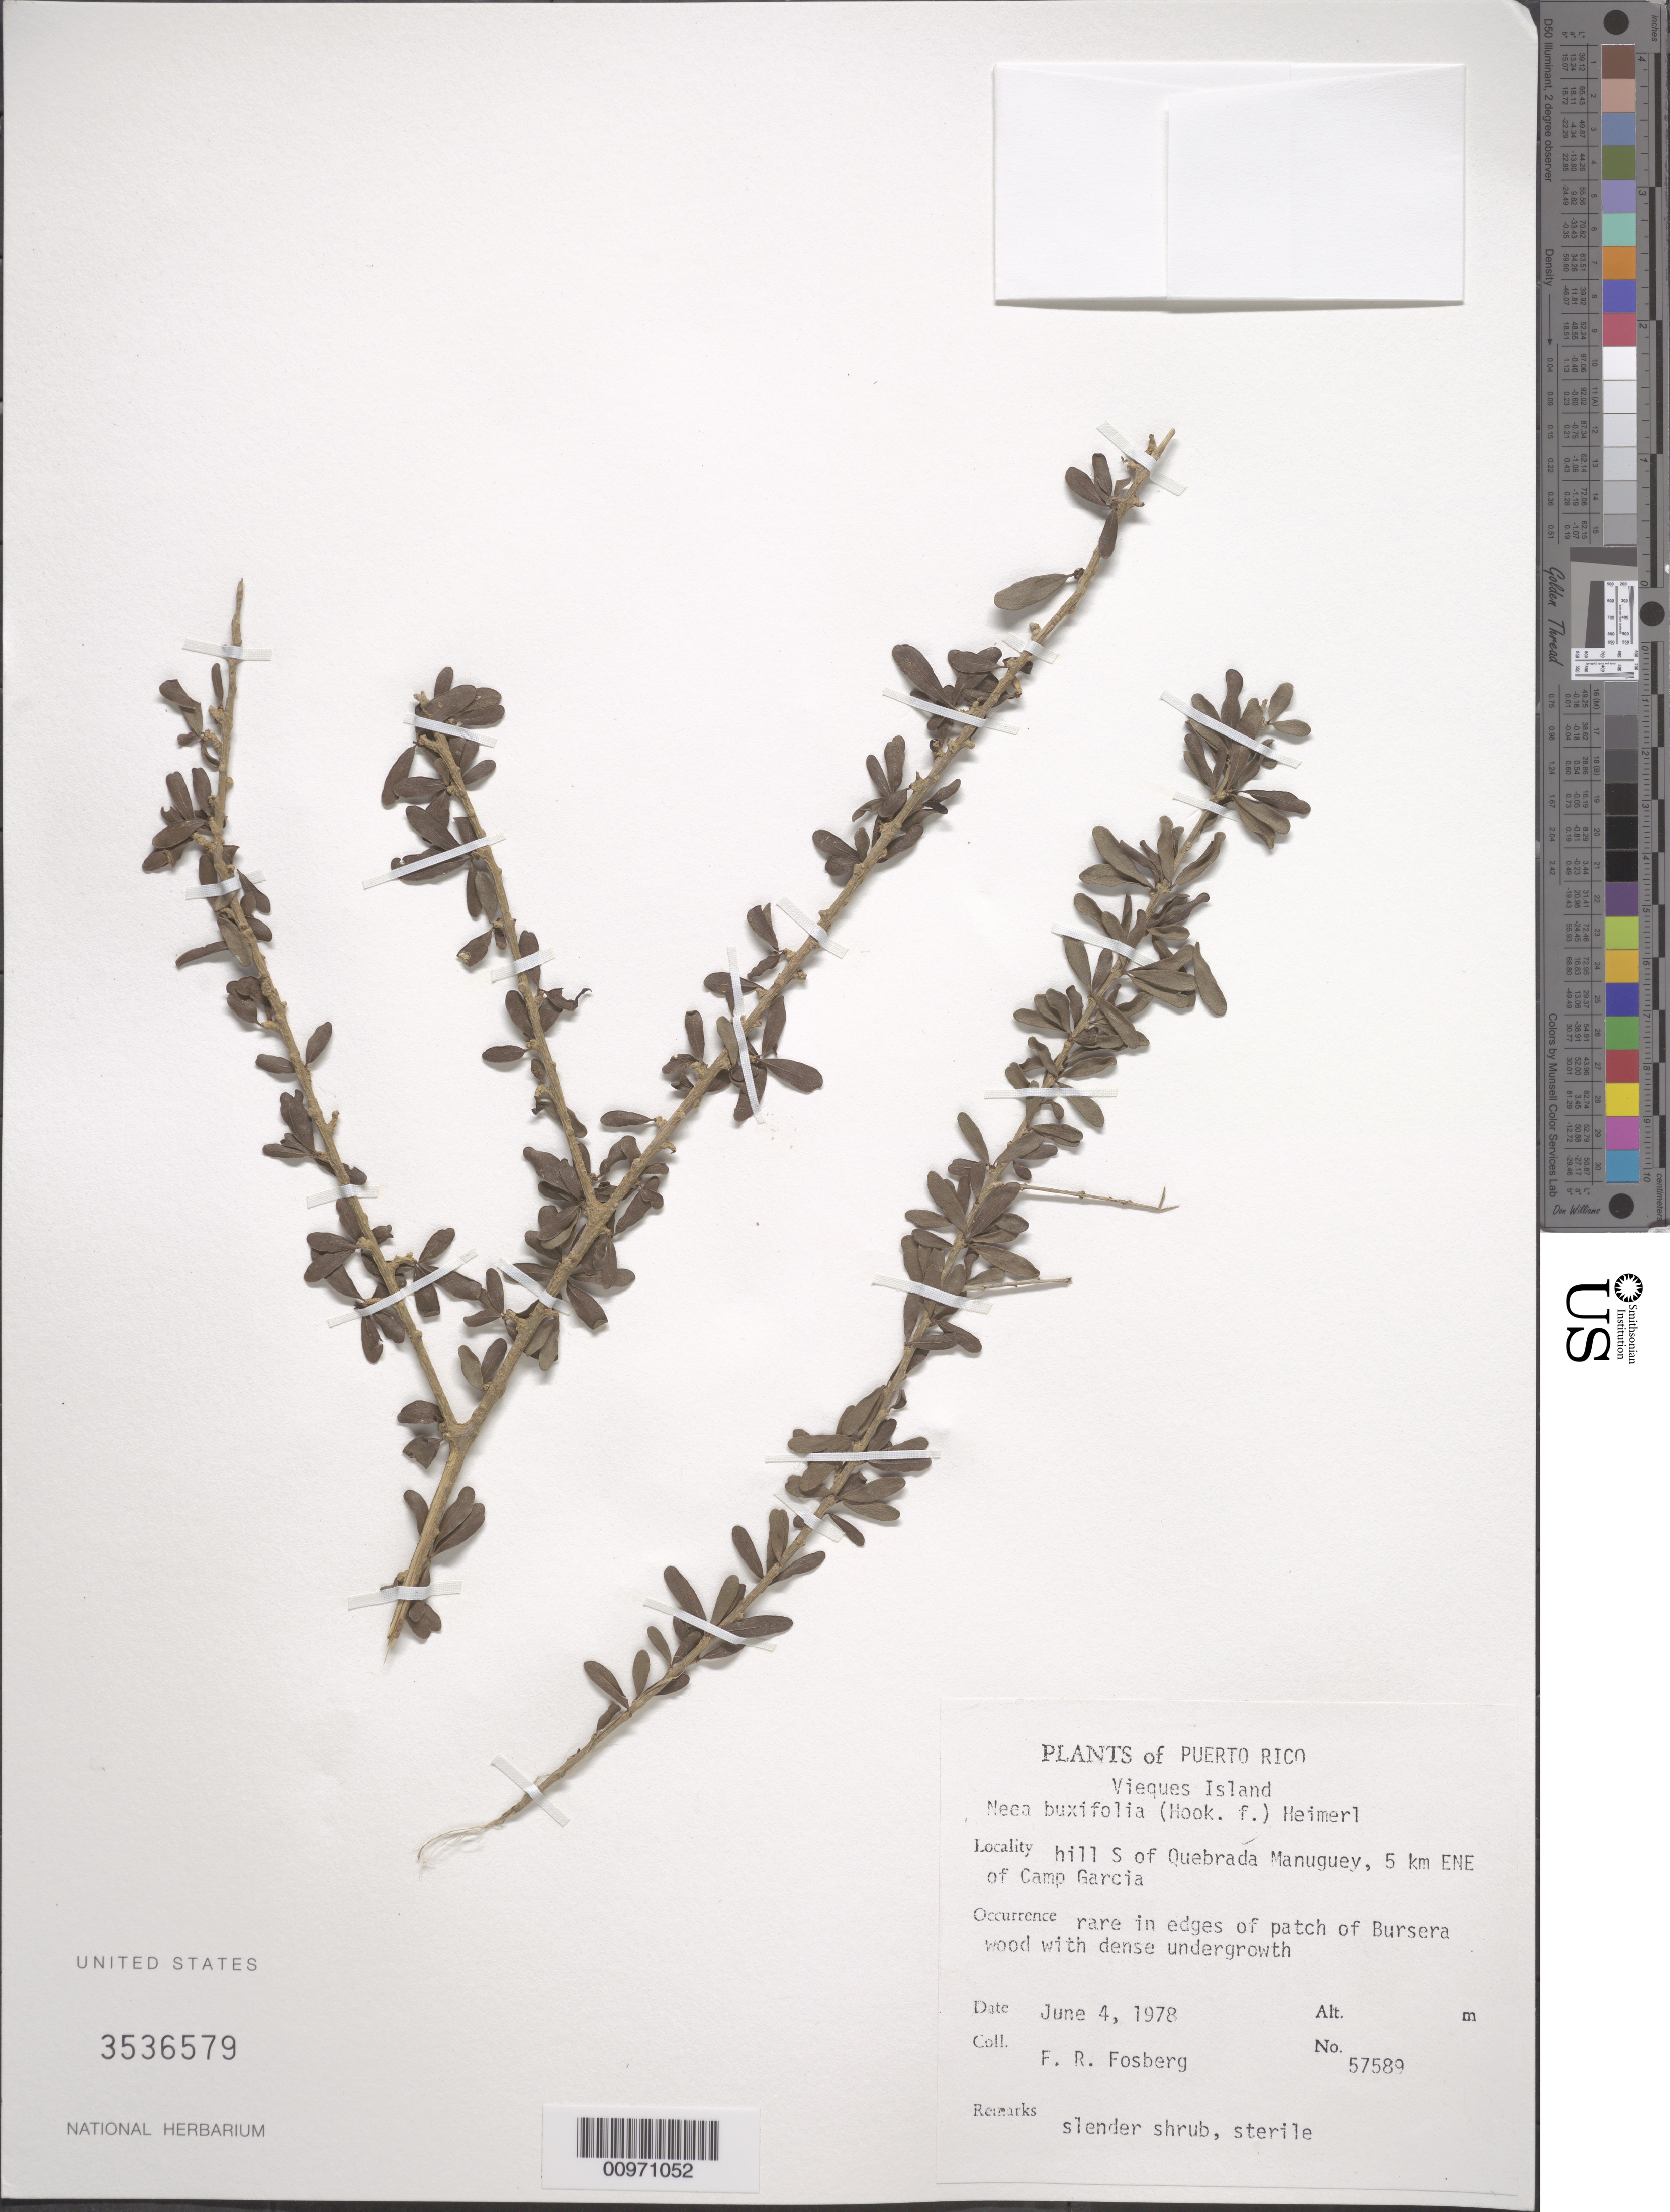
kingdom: Plantae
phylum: Tracheophyta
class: Magnoliopsida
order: Caryophyllales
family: Nyctaginaceae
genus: Neea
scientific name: Neea buxifolia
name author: (Hook. f.) Heimerl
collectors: F. R. Fosberg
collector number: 57589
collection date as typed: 04 Jun 1978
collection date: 1978-06-04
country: Puerto Rico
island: Vieques I.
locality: South of Quebrada Manuguey, 5 km ENE of Camp Garcia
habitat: In edges of patch of Bursera wood with dense undergrowth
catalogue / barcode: US 3536579